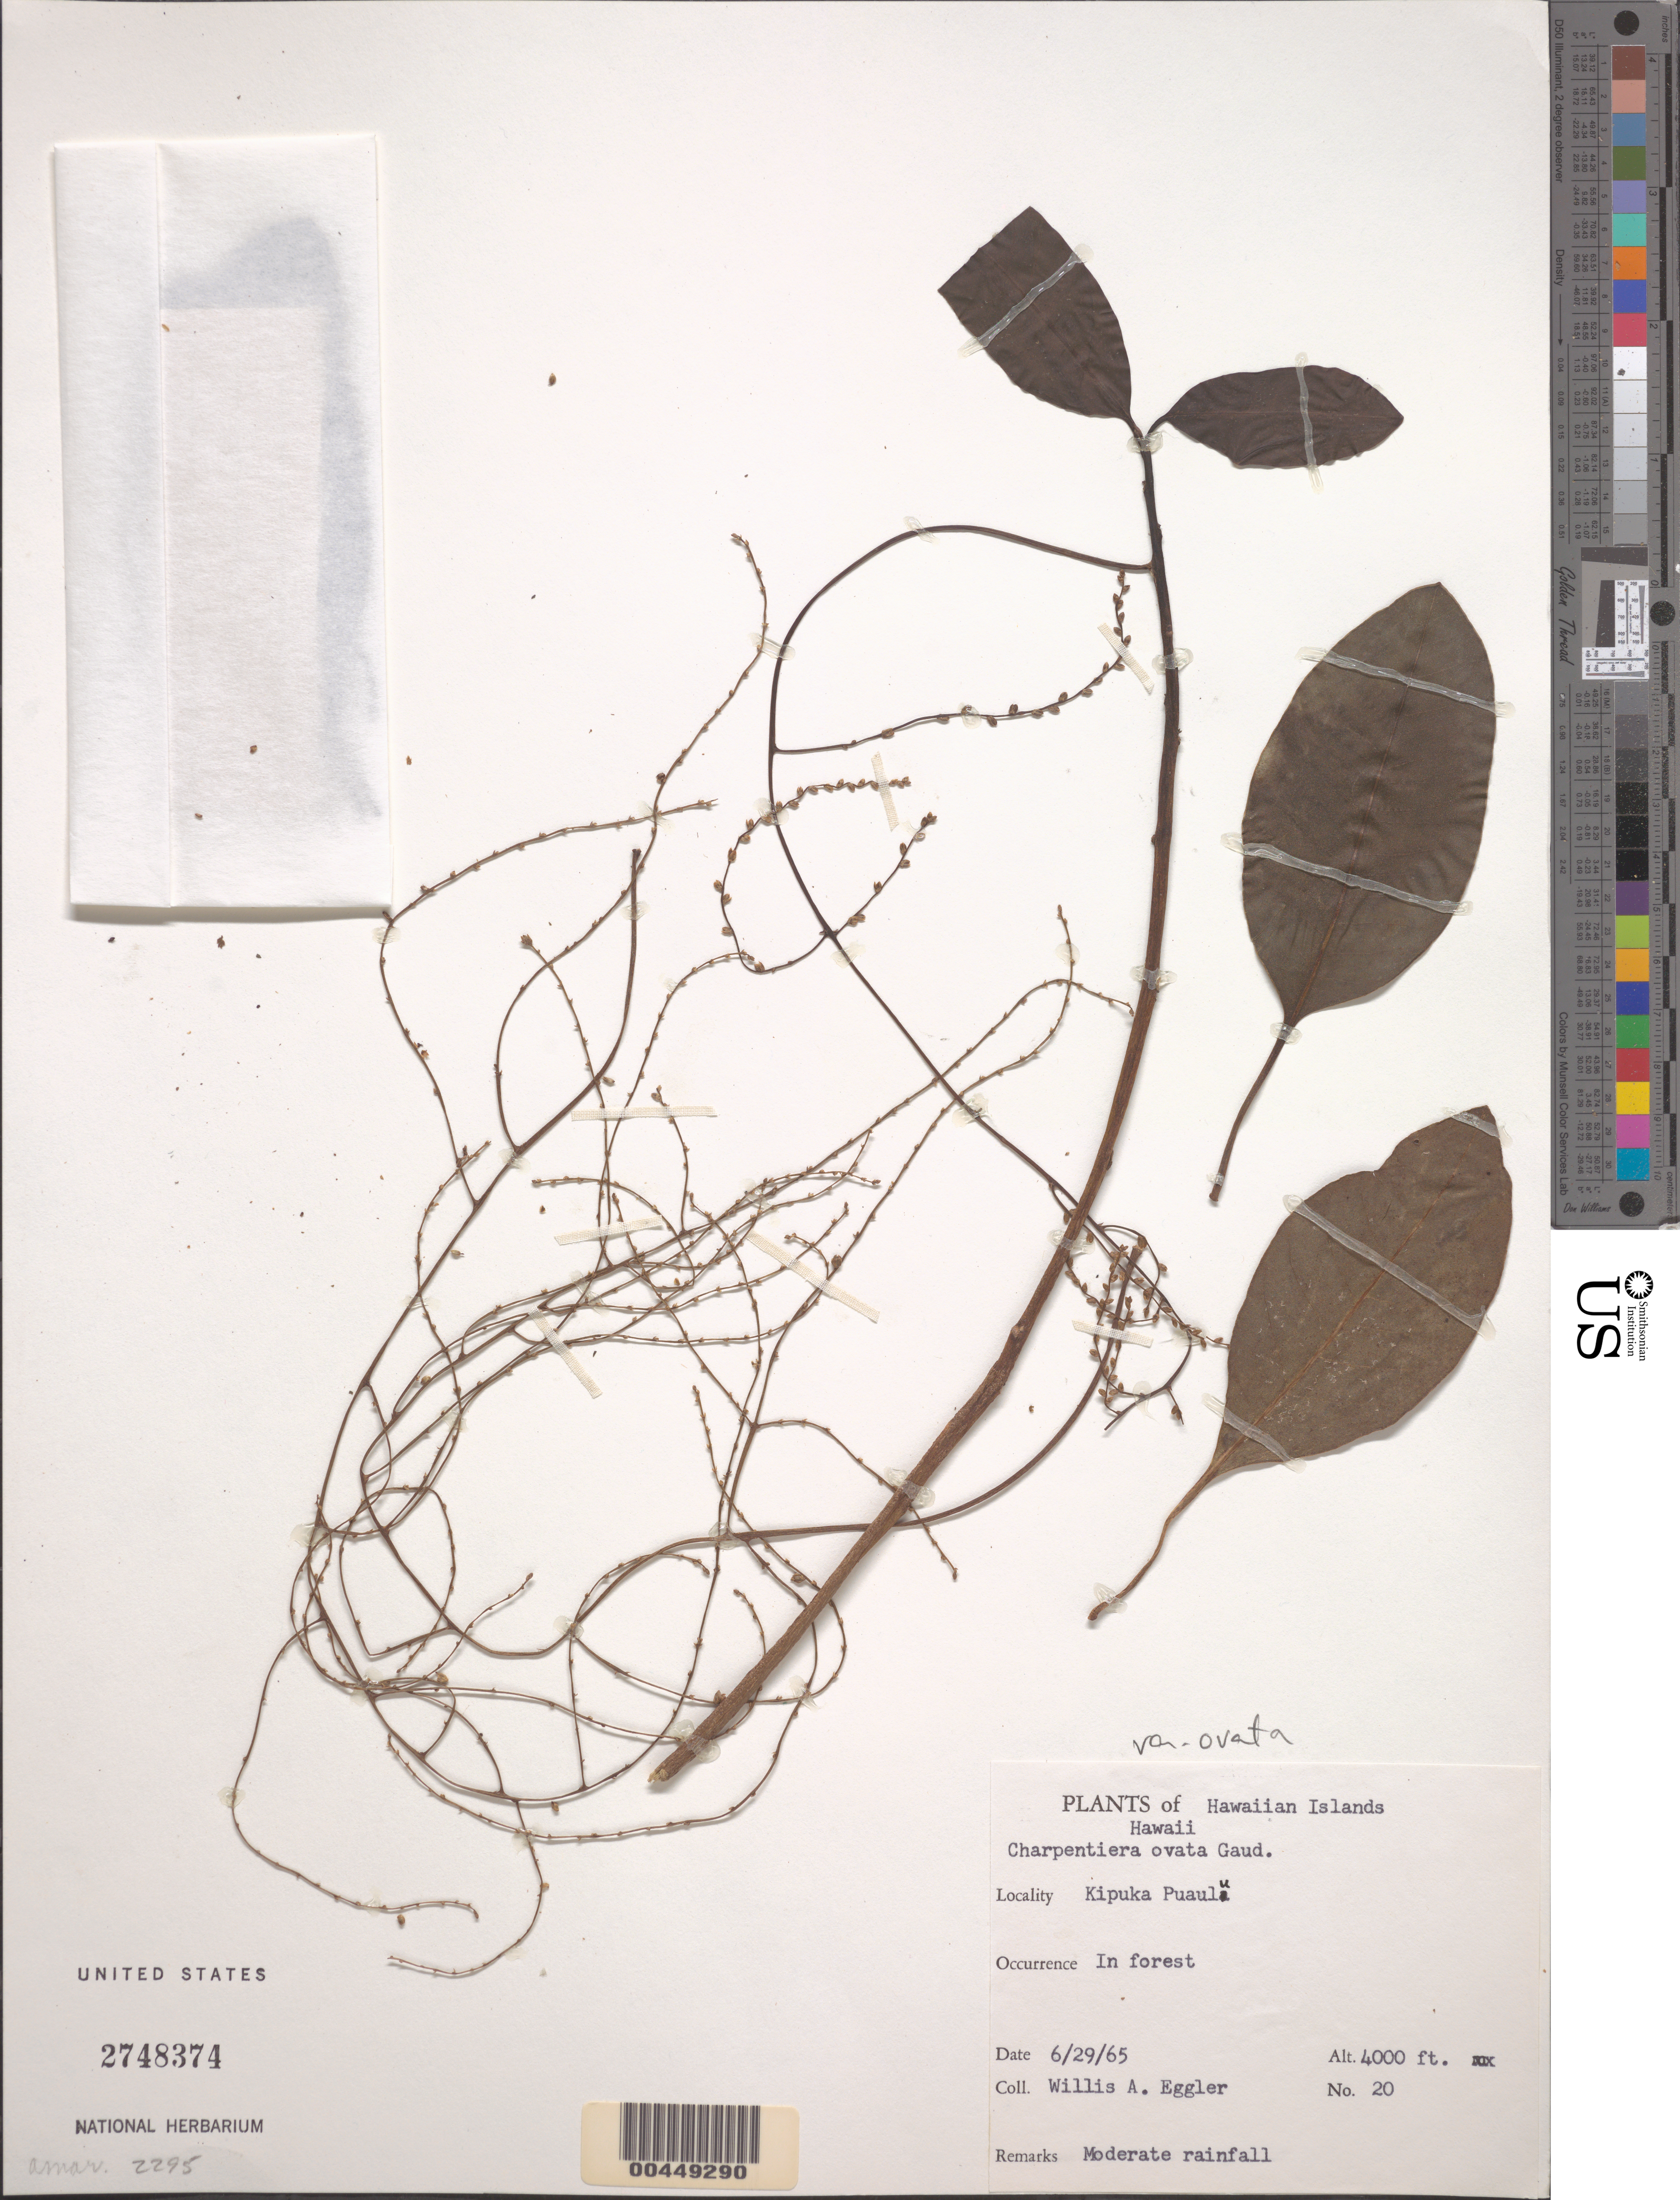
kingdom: Plantae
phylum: Tracheophyta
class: Magnoliopsida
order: Caryophyllales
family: Amaranthaceae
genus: Charpentiera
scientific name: Charpentiera ovata var. ovata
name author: Gaudich.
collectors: W. A. Eggler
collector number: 20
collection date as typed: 29 Jun 1965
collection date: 1965-06-29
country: United States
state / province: Hawaii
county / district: Hawaii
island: Hawaii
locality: Kipuka Puaulu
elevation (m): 1219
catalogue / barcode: US 2748374